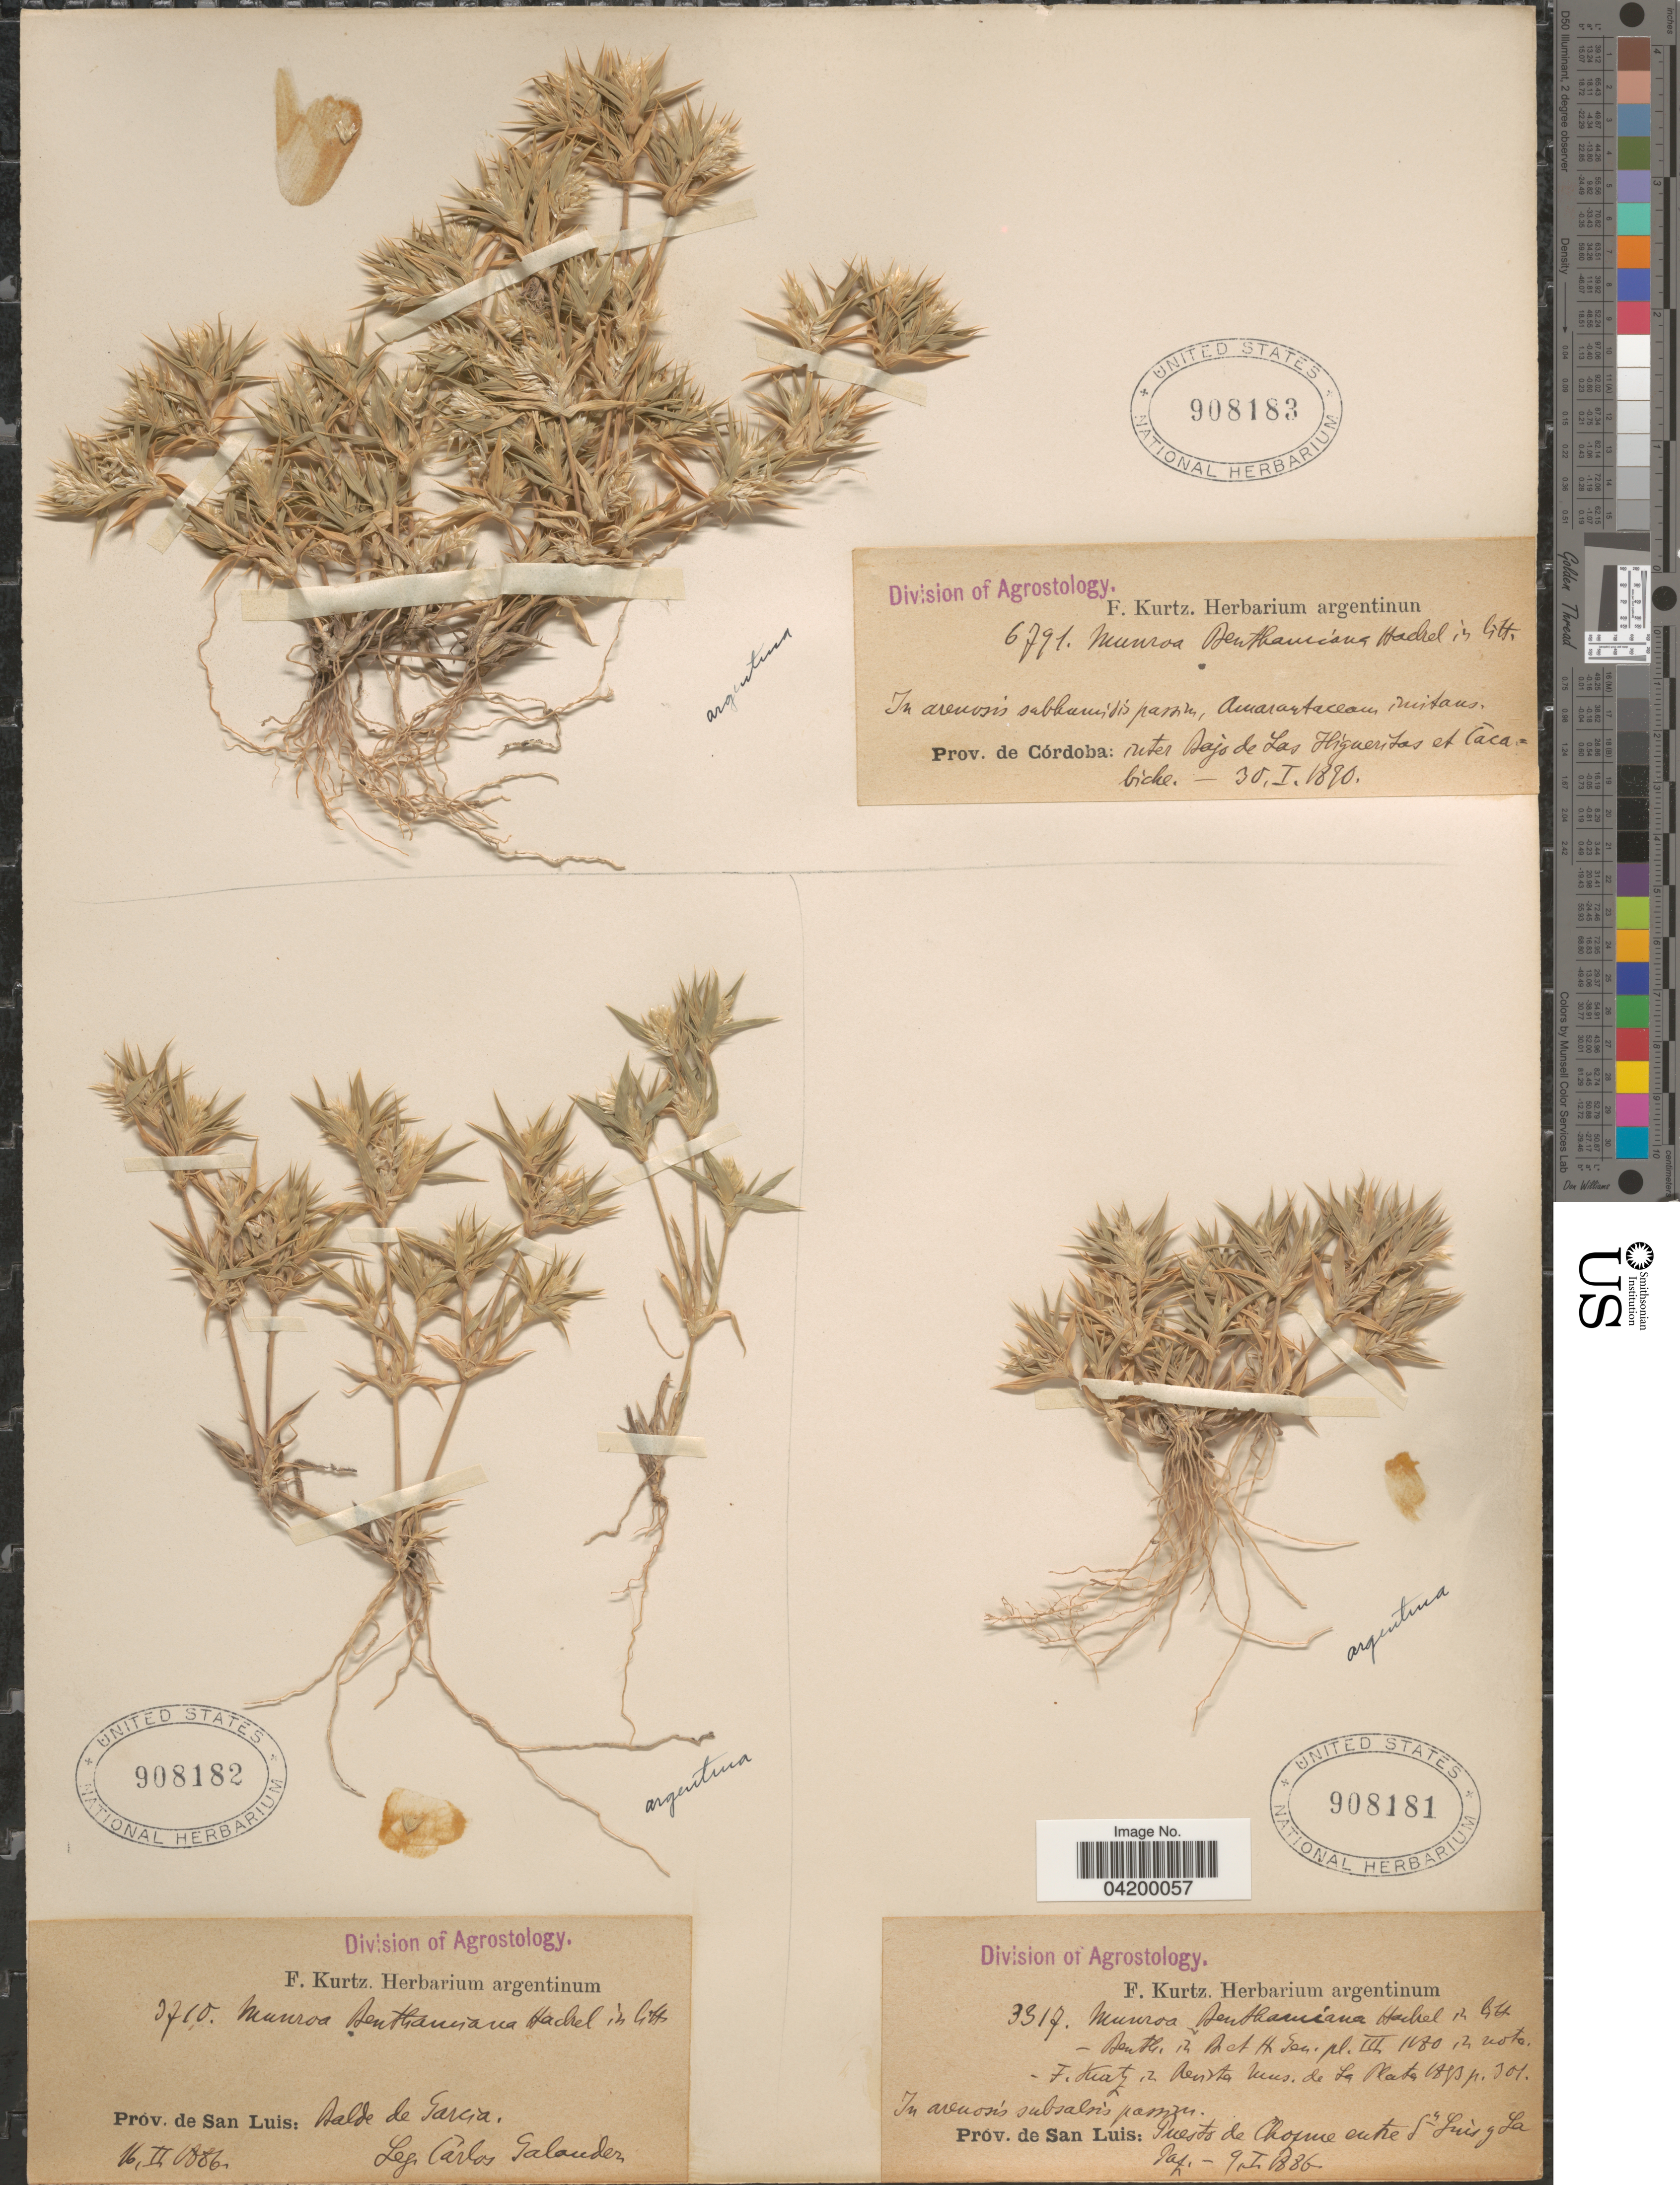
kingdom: Plantae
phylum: Tracheophyta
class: Liliopsida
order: Poales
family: Poaceae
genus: Blepharidachne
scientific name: Blepharidachne benthamiana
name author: (Hack.) Hitchc.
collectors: ex herb. F. Kurtz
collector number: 6791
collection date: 1890-01-30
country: Argentina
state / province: Cordoba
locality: Inter Bajo de Las Higuertas et Cacavich.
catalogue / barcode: US 908183-3